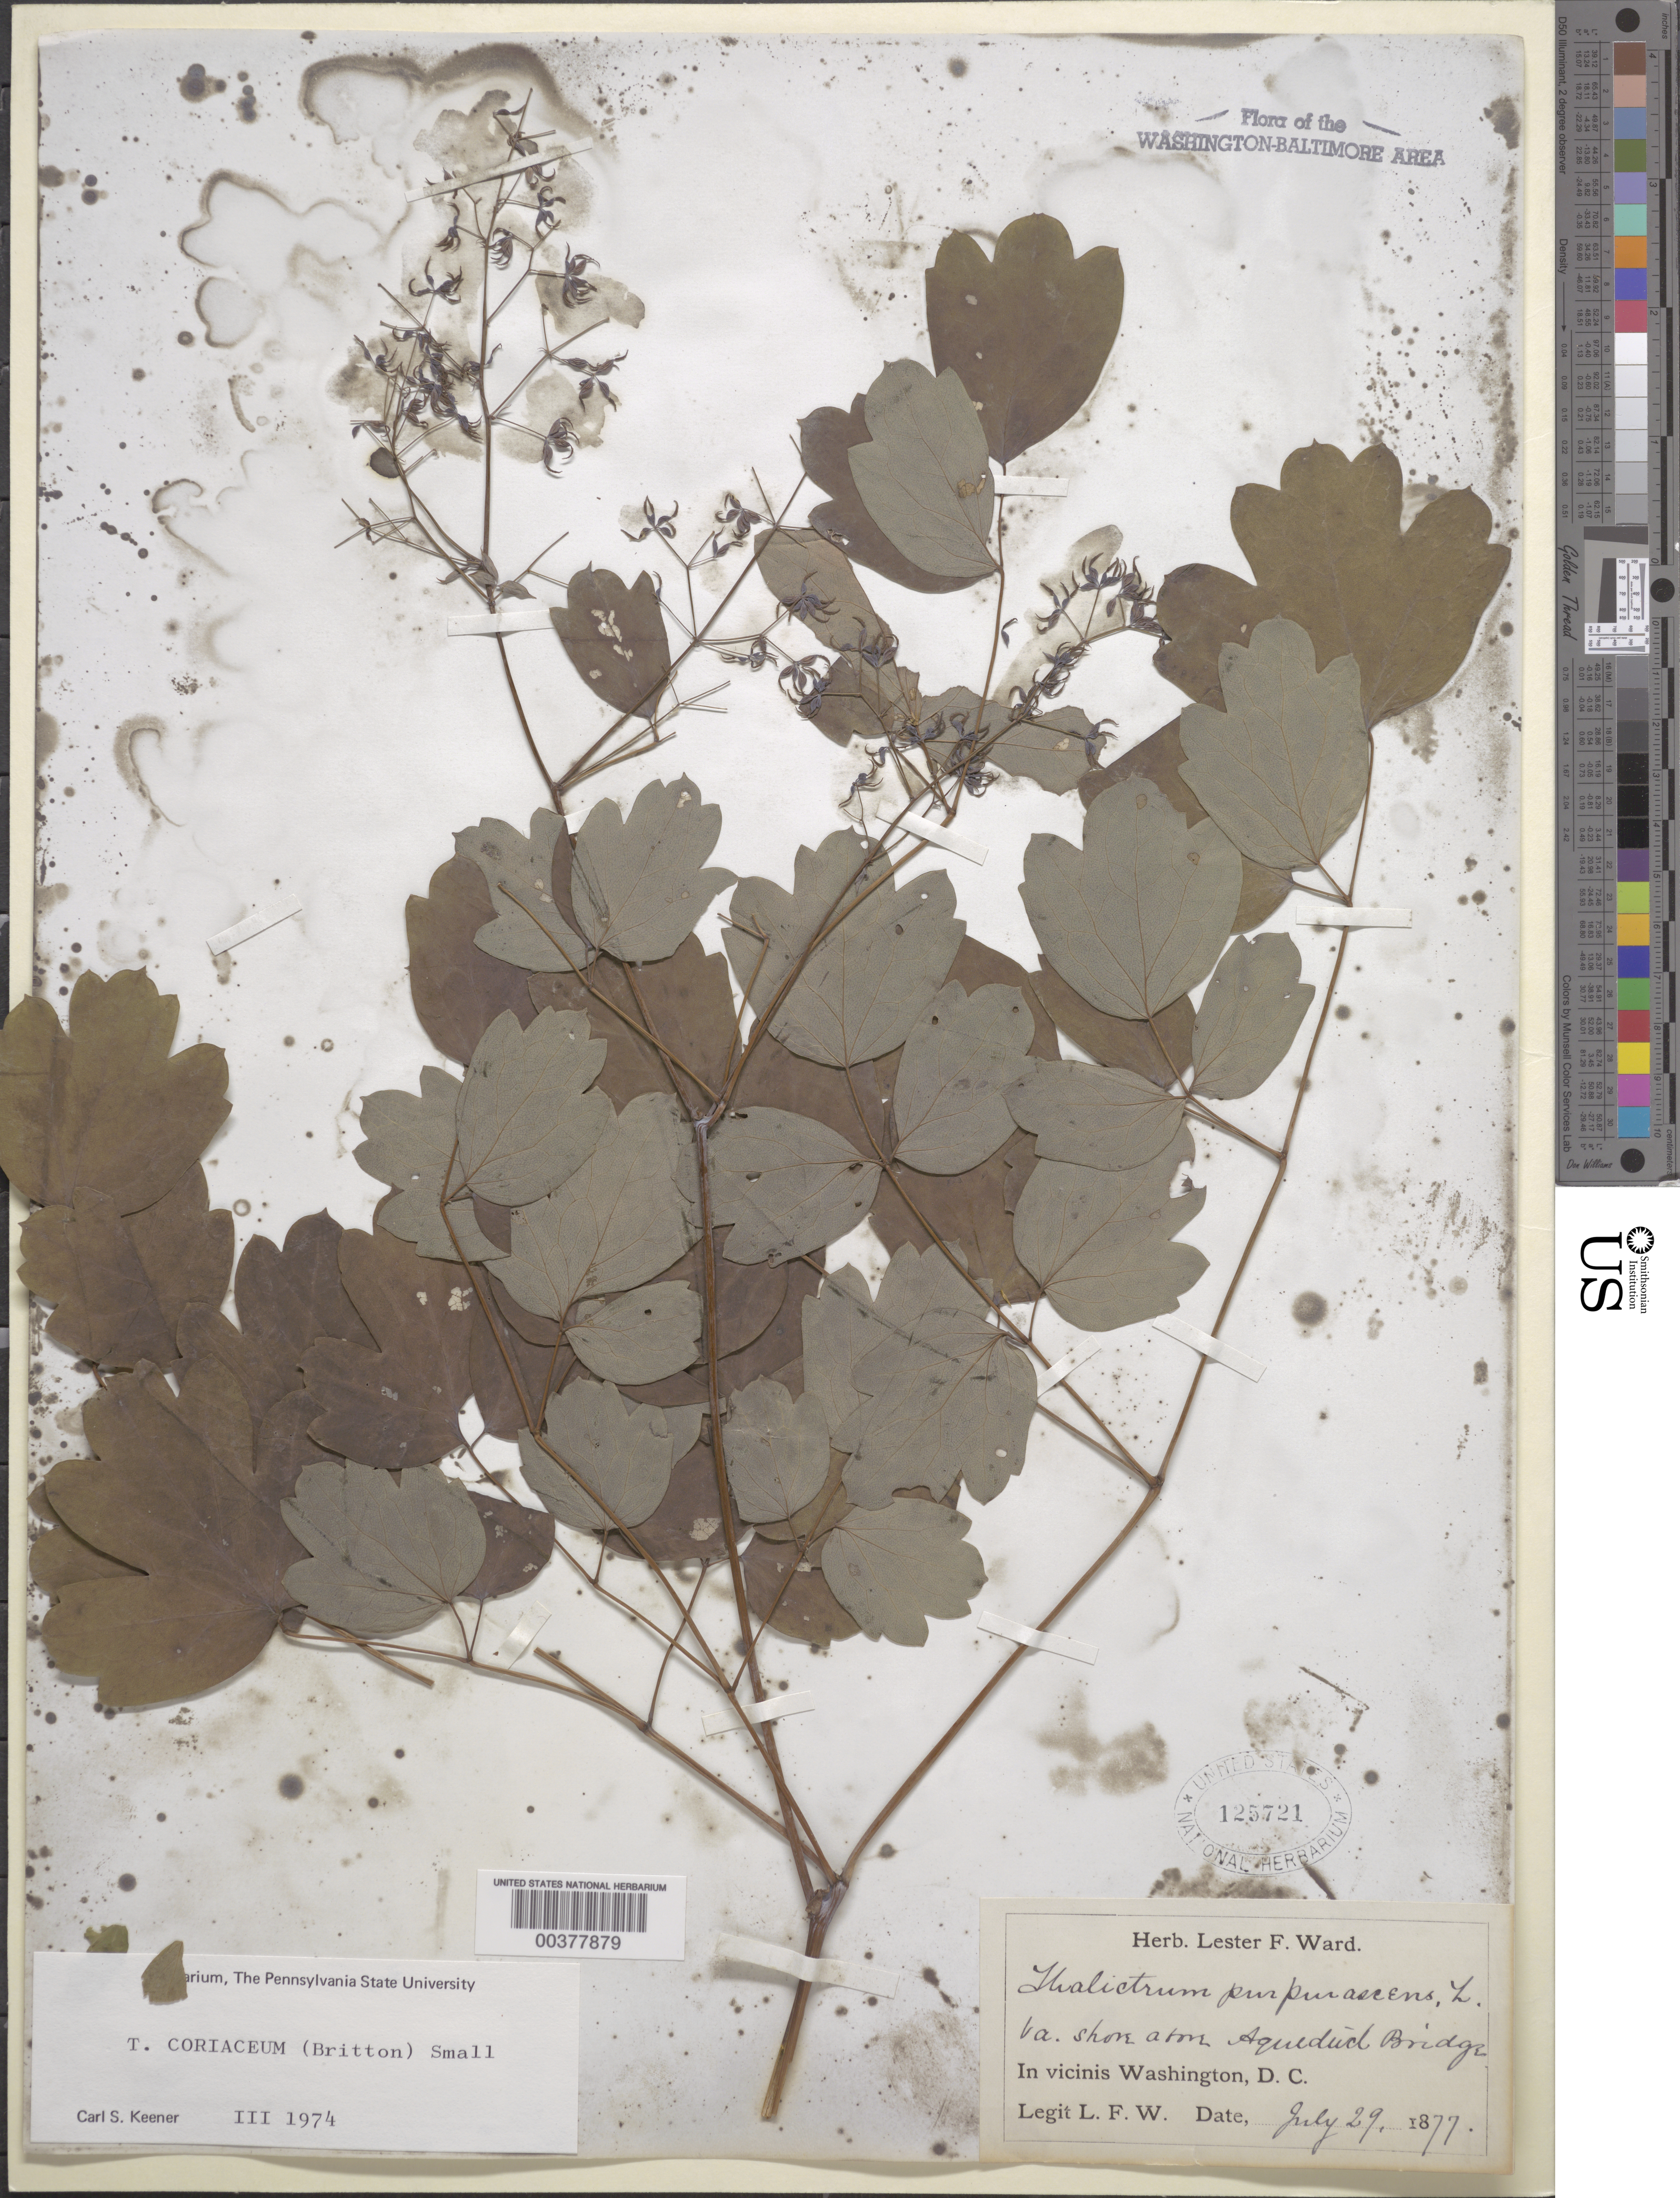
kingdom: Plantae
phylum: Tracheophyta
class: Magnoliopsida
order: Ranunculales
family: Ranunculaceae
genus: Thalictrum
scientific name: Thalictrum coriaceum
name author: (Britton) Small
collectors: L. F. Ward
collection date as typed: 29 Jul 1877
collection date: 1877-07-29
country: United States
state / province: Virginia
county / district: Fairfax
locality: Above Aqueduct Bridge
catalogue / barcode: US 125721